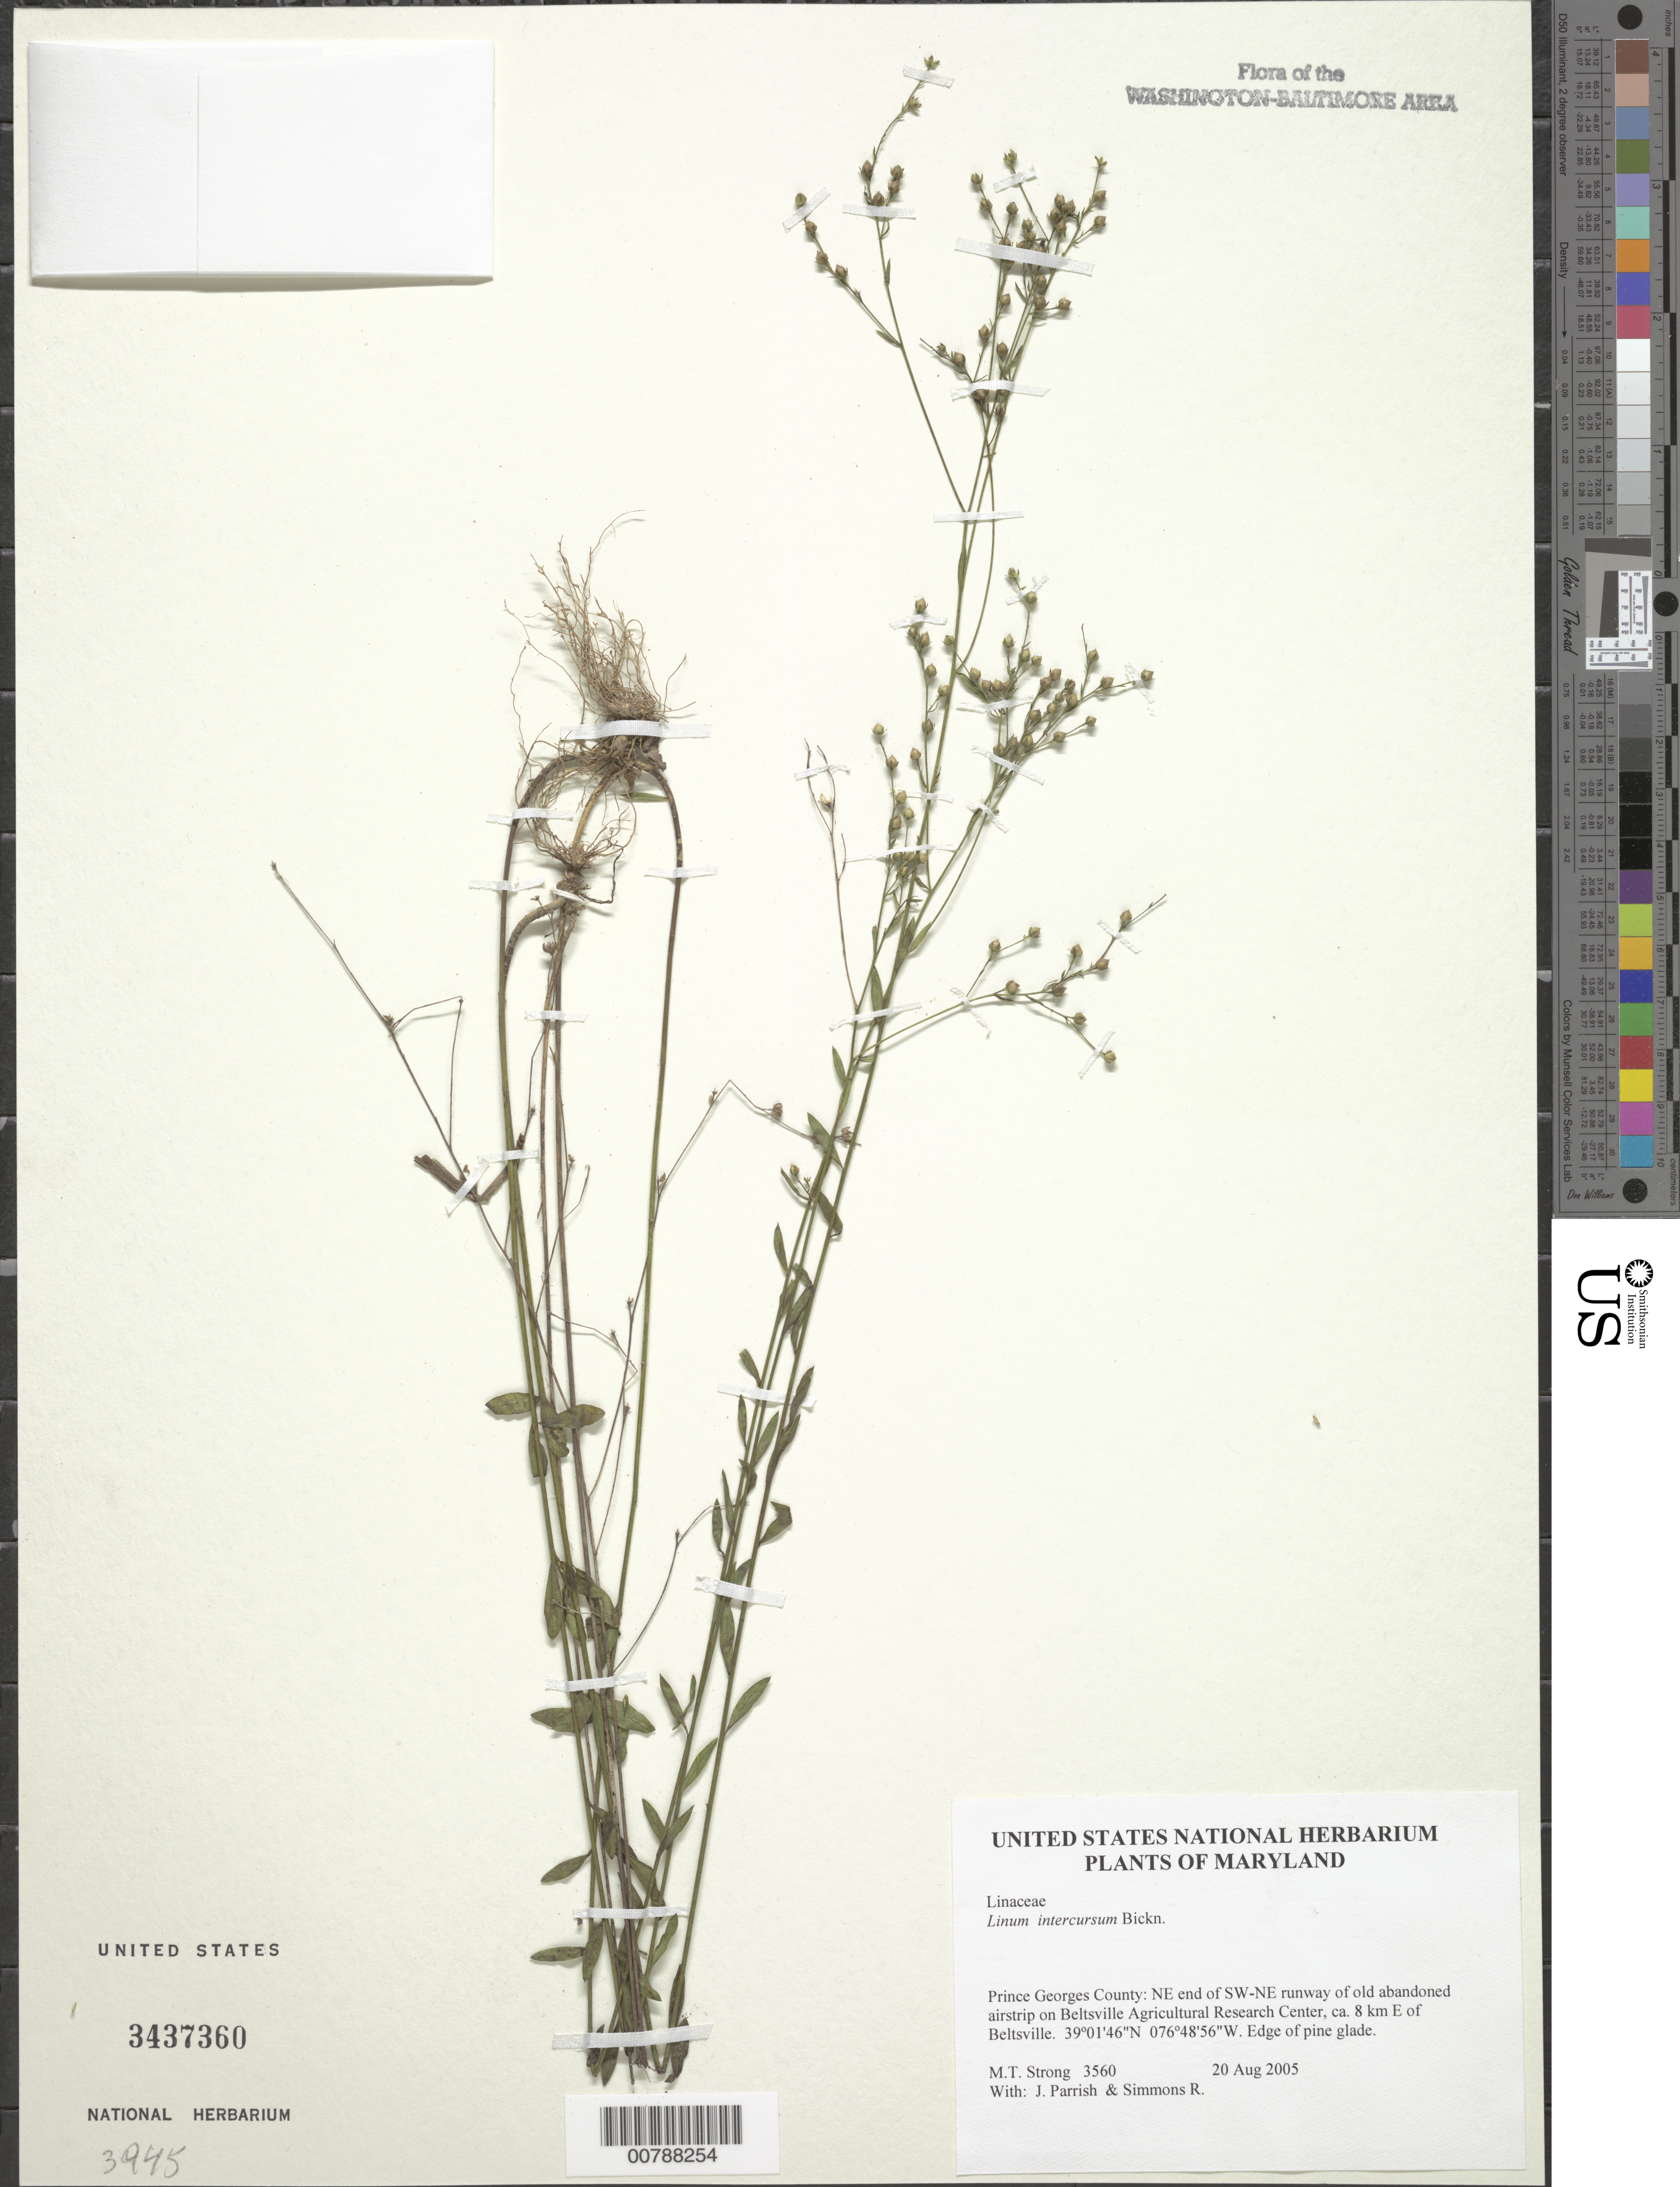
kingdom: Plantae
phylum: Tracheophyta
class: Magnoliopsida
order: Malpighiales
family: Linaceae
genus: Linum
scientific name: Linum intercursum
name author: E.P. Bicknell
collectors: M. T. Strong, J. Parrish & R. B. Simmons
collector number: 3560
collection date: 2005-08-20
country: United States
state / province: Maryland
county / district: Prince George's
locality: NE end of SW-NE runway of old abandoned airstrip on Beltsville Agricultural Center, ca. 8 km E of Beltsville.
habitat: Edge of pine glade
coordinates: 39 01'46", 076 48'56"W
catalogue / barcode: US 3437360